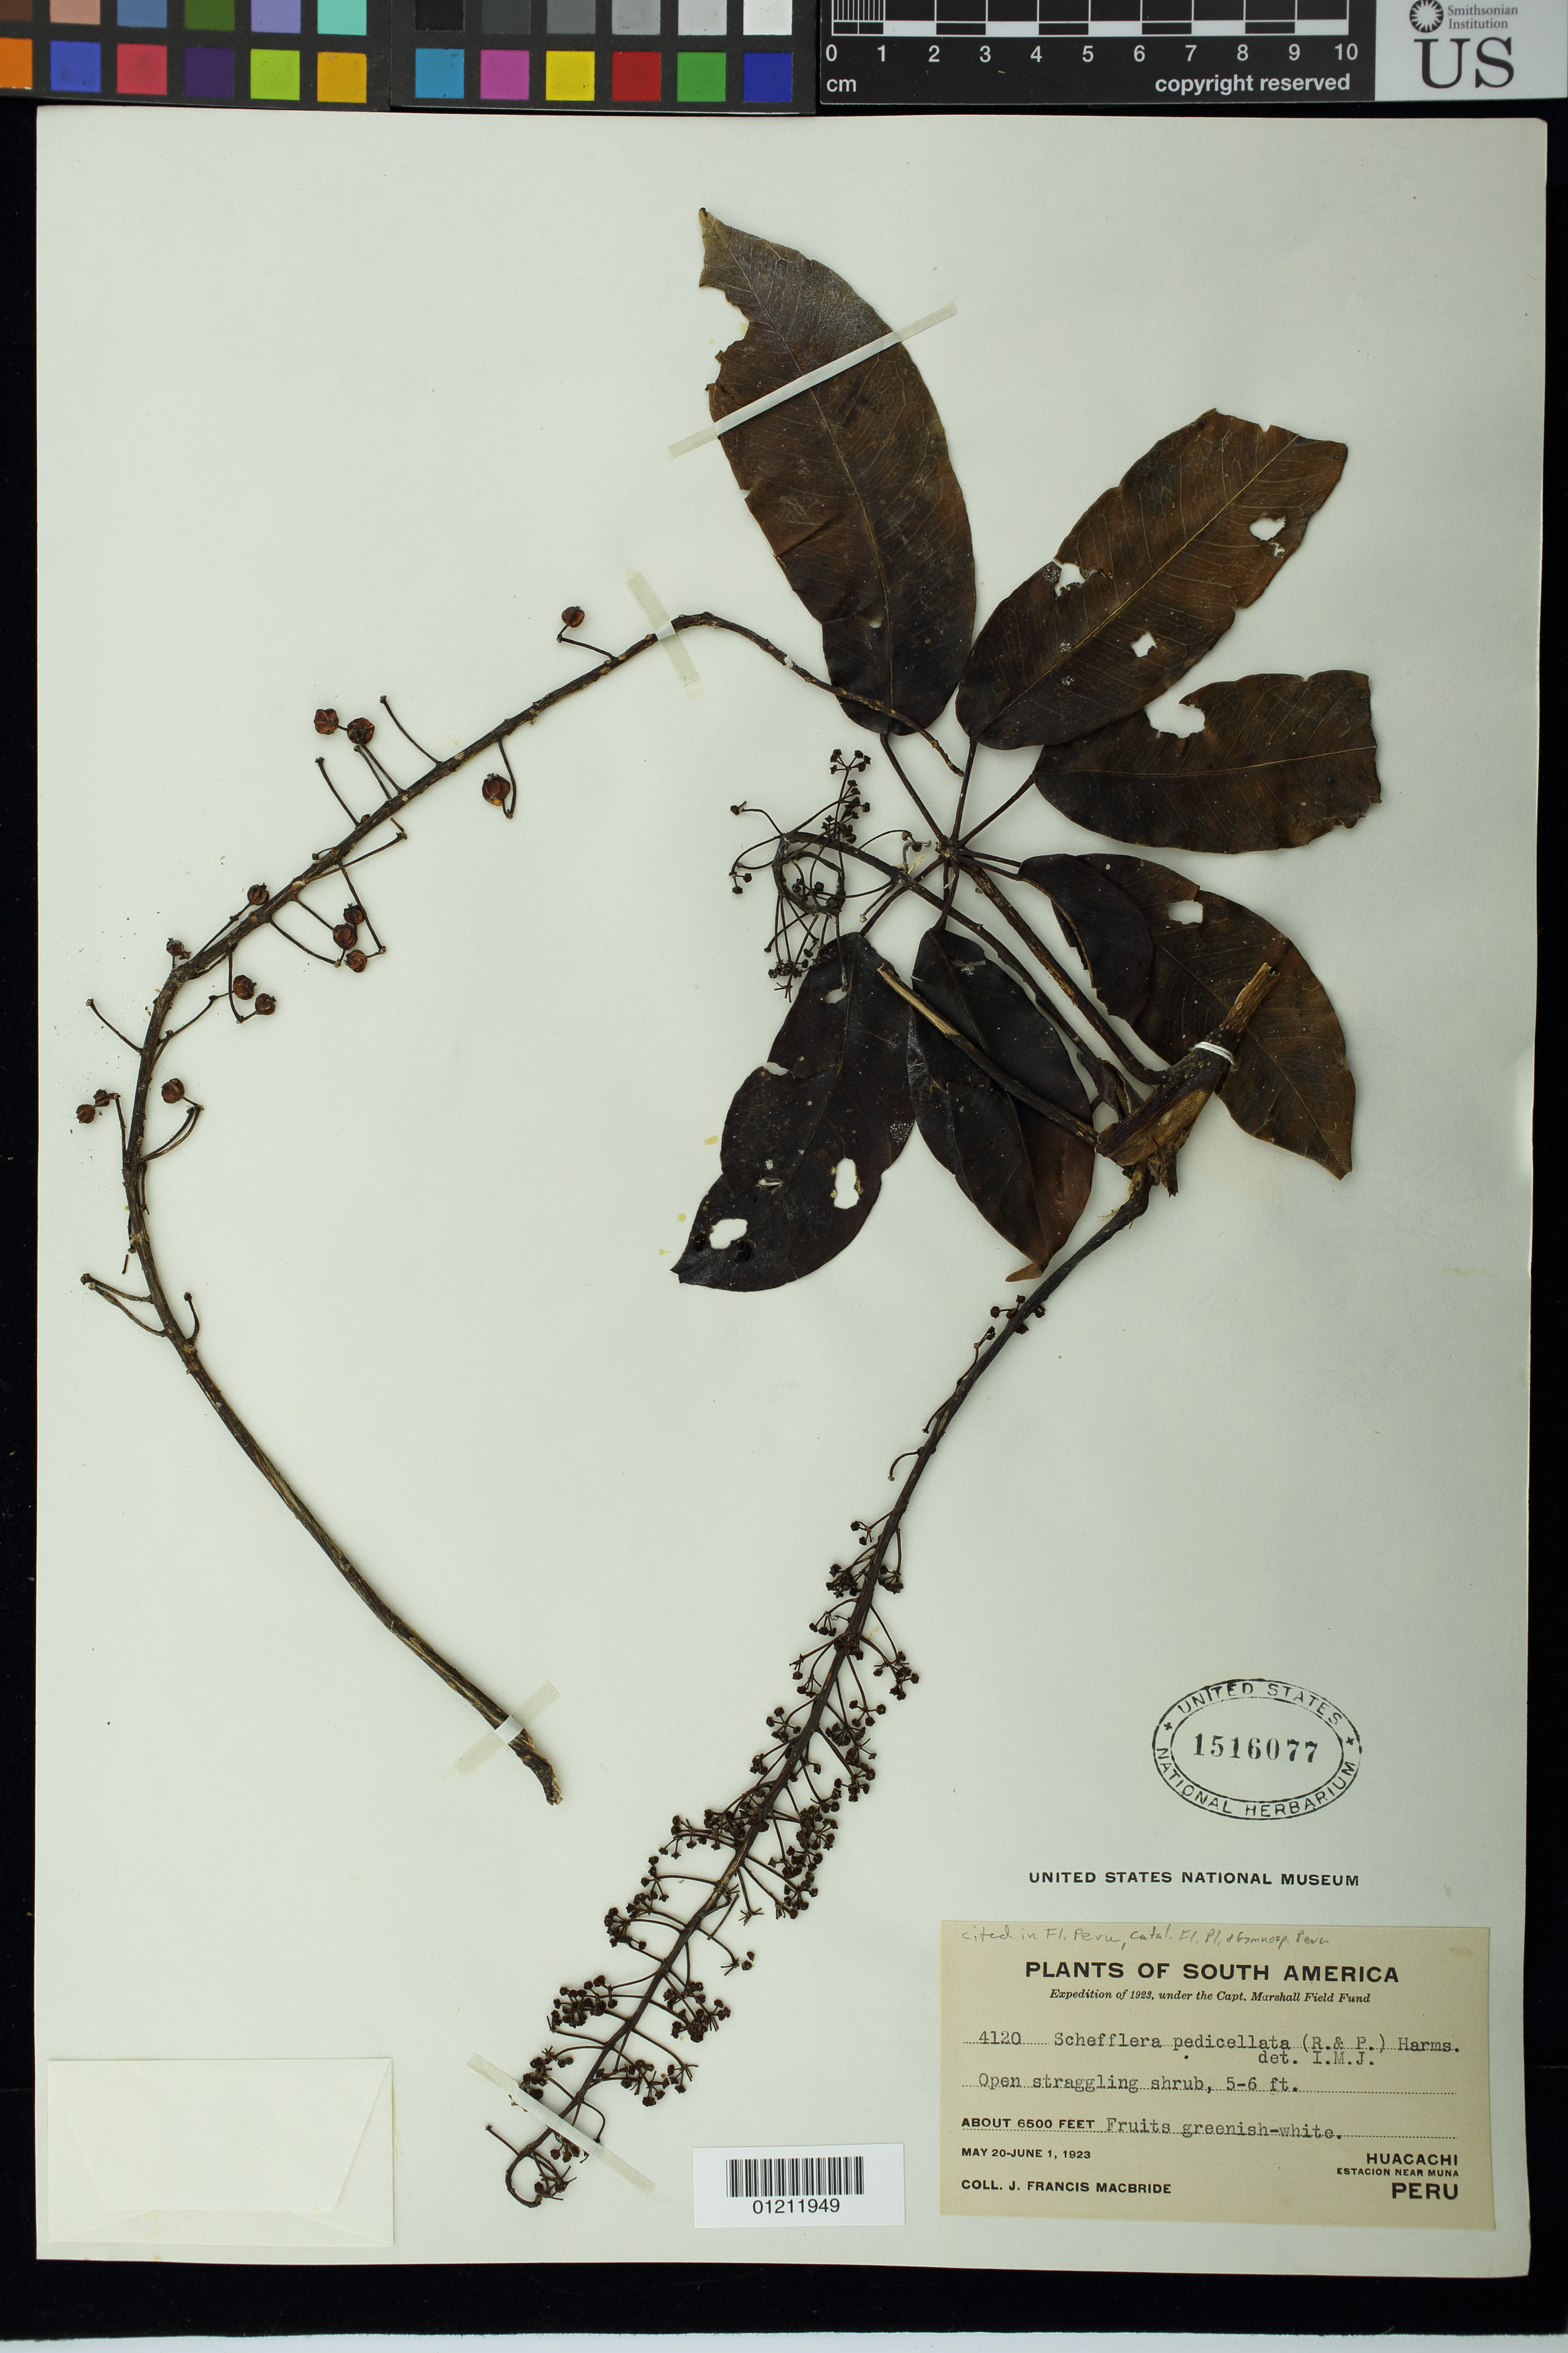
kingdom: Plantae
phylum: Tracheophyta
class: Magnoliopsida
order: Apiales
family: Araliaceae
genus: Schefflera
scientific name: Schefflera pedicellata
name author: (Ruiz & Pav.) Harms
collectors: J. F. Macbride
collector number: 4120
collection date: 1923-05-20/1923-06-01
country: Peru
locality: Huacachi, Estacion near Muna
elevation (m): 1981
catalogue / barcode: US 1516077